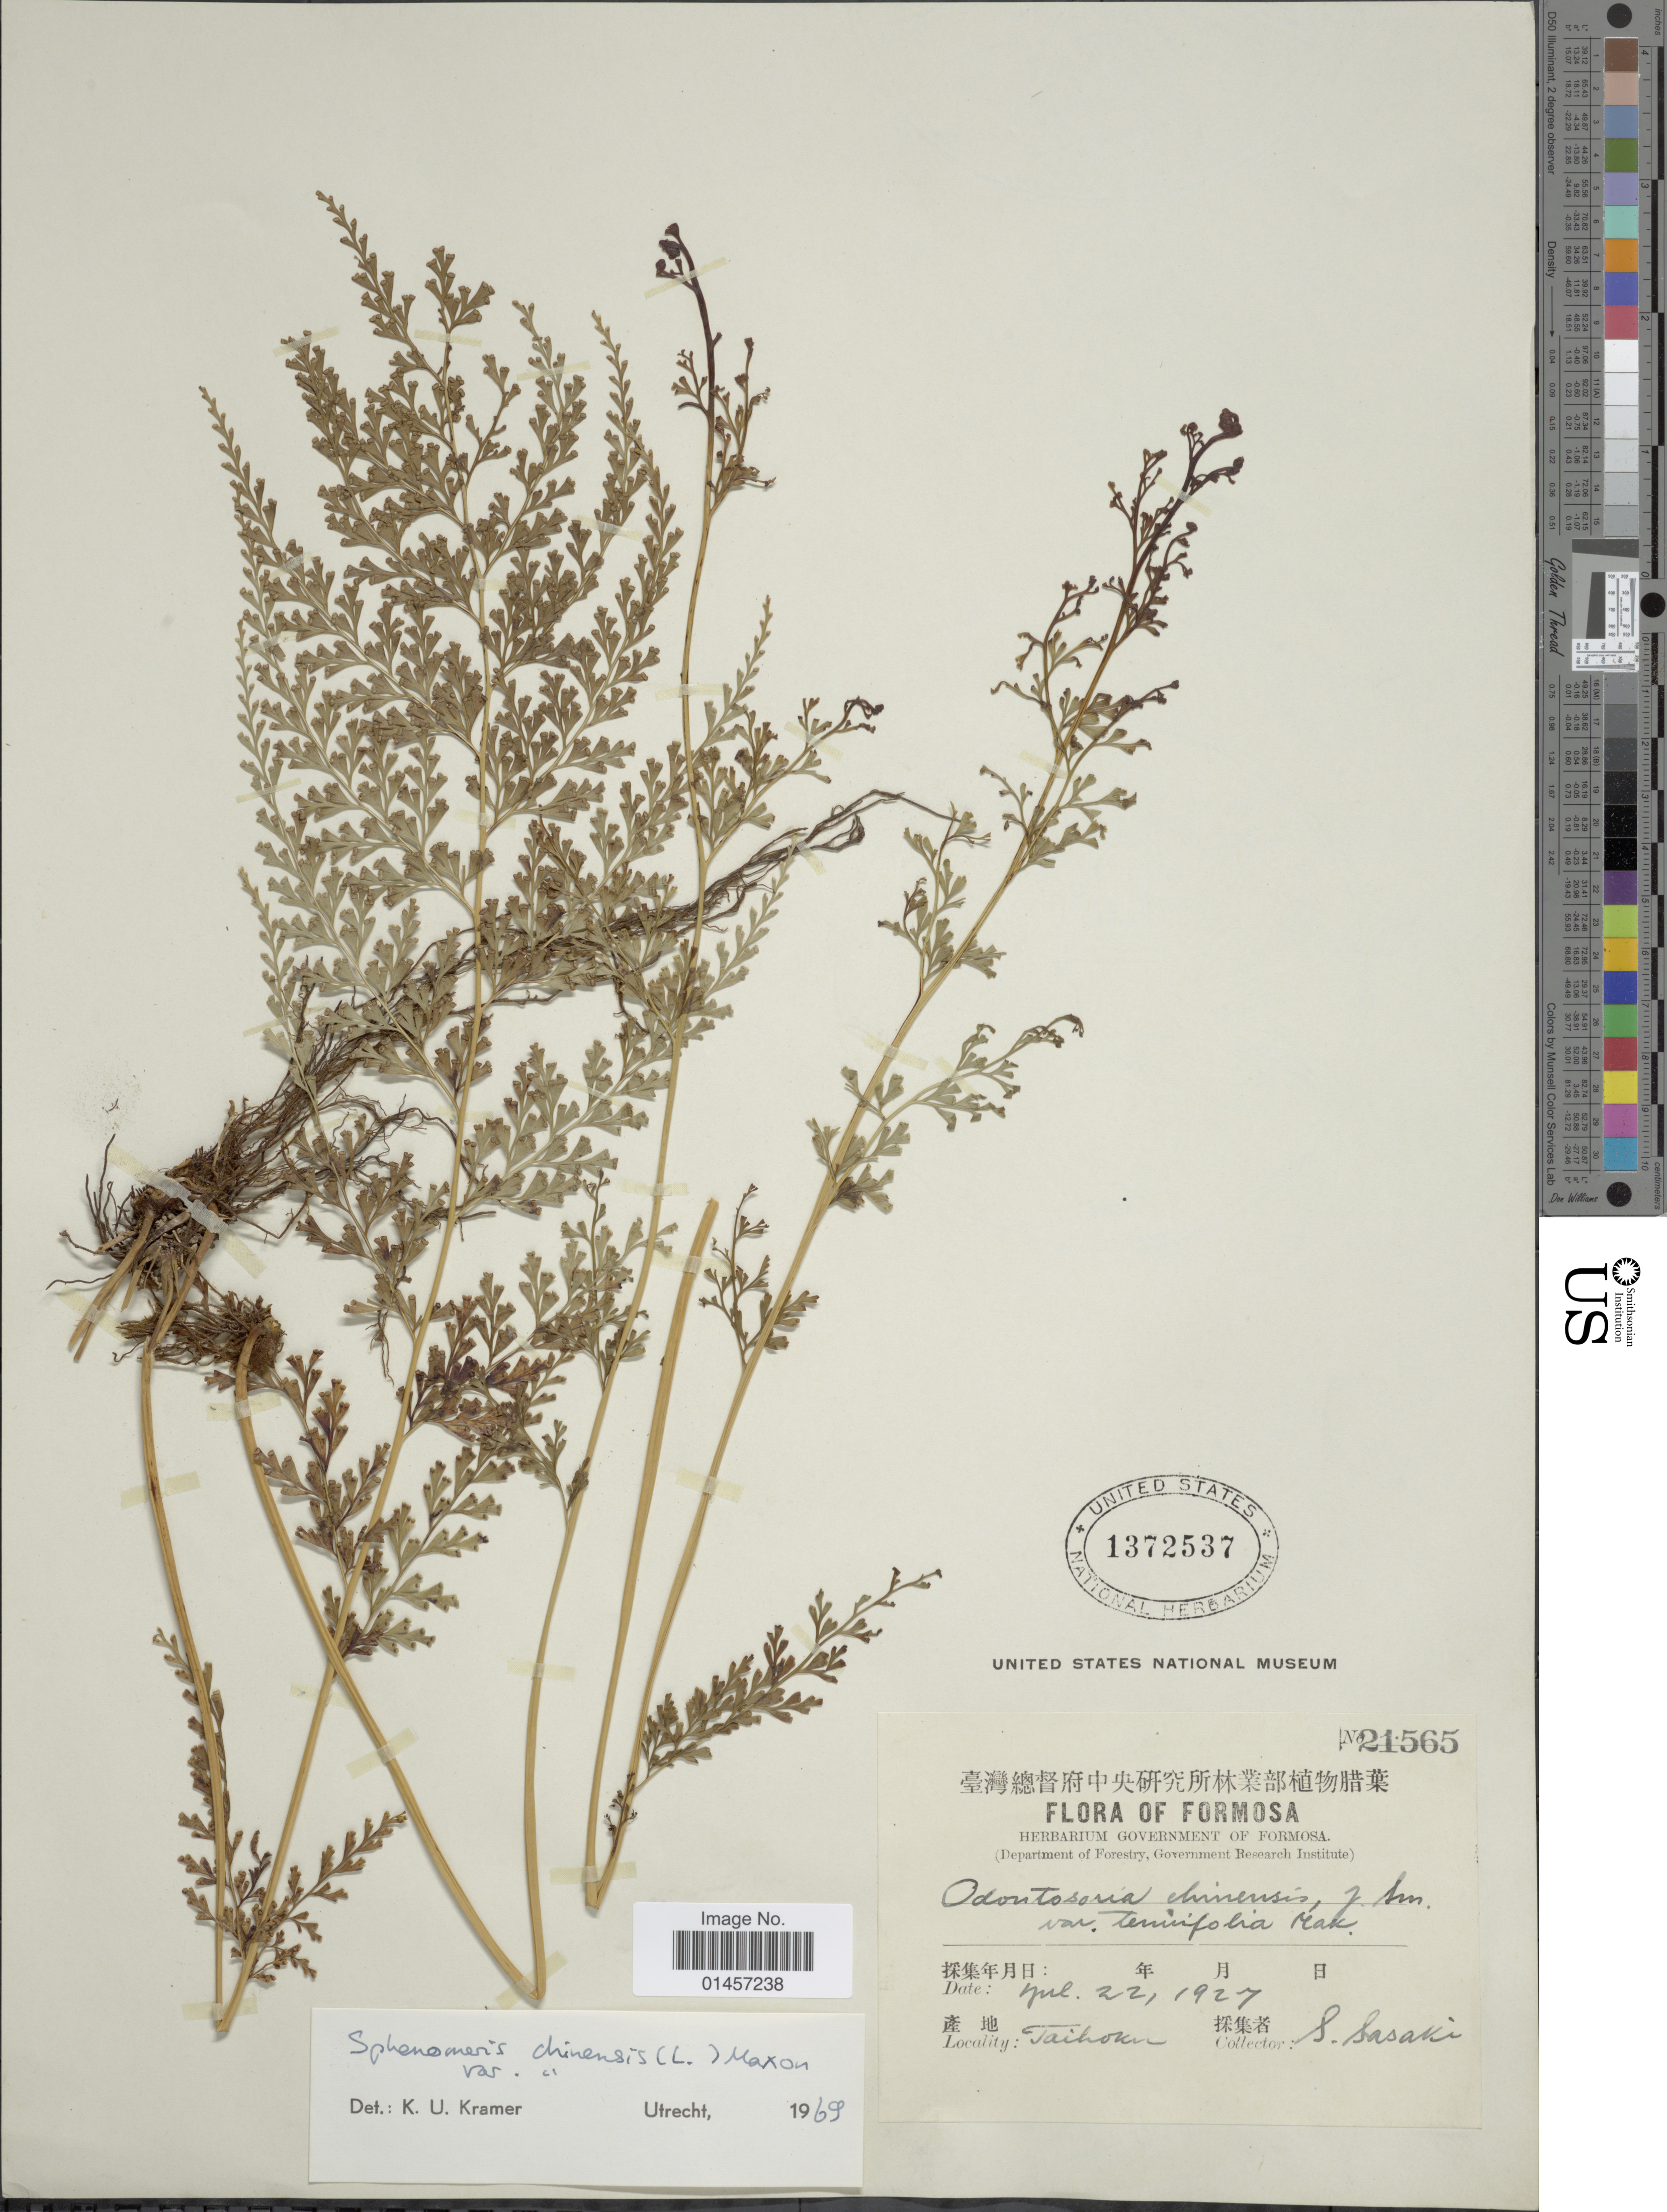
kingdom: Plantae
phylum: Tracheophyta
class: Polypodiopsida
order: Polypodiales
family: Lindsaeaceae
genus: Sphenomeris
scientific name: Sphenomeris chinensis var. chinensis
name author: (L.) Maxon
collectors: S. Sasaki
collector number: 21565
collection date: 1927-07-22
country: Taiwan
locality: Taihoku, Formosa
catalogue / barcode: US 1372537